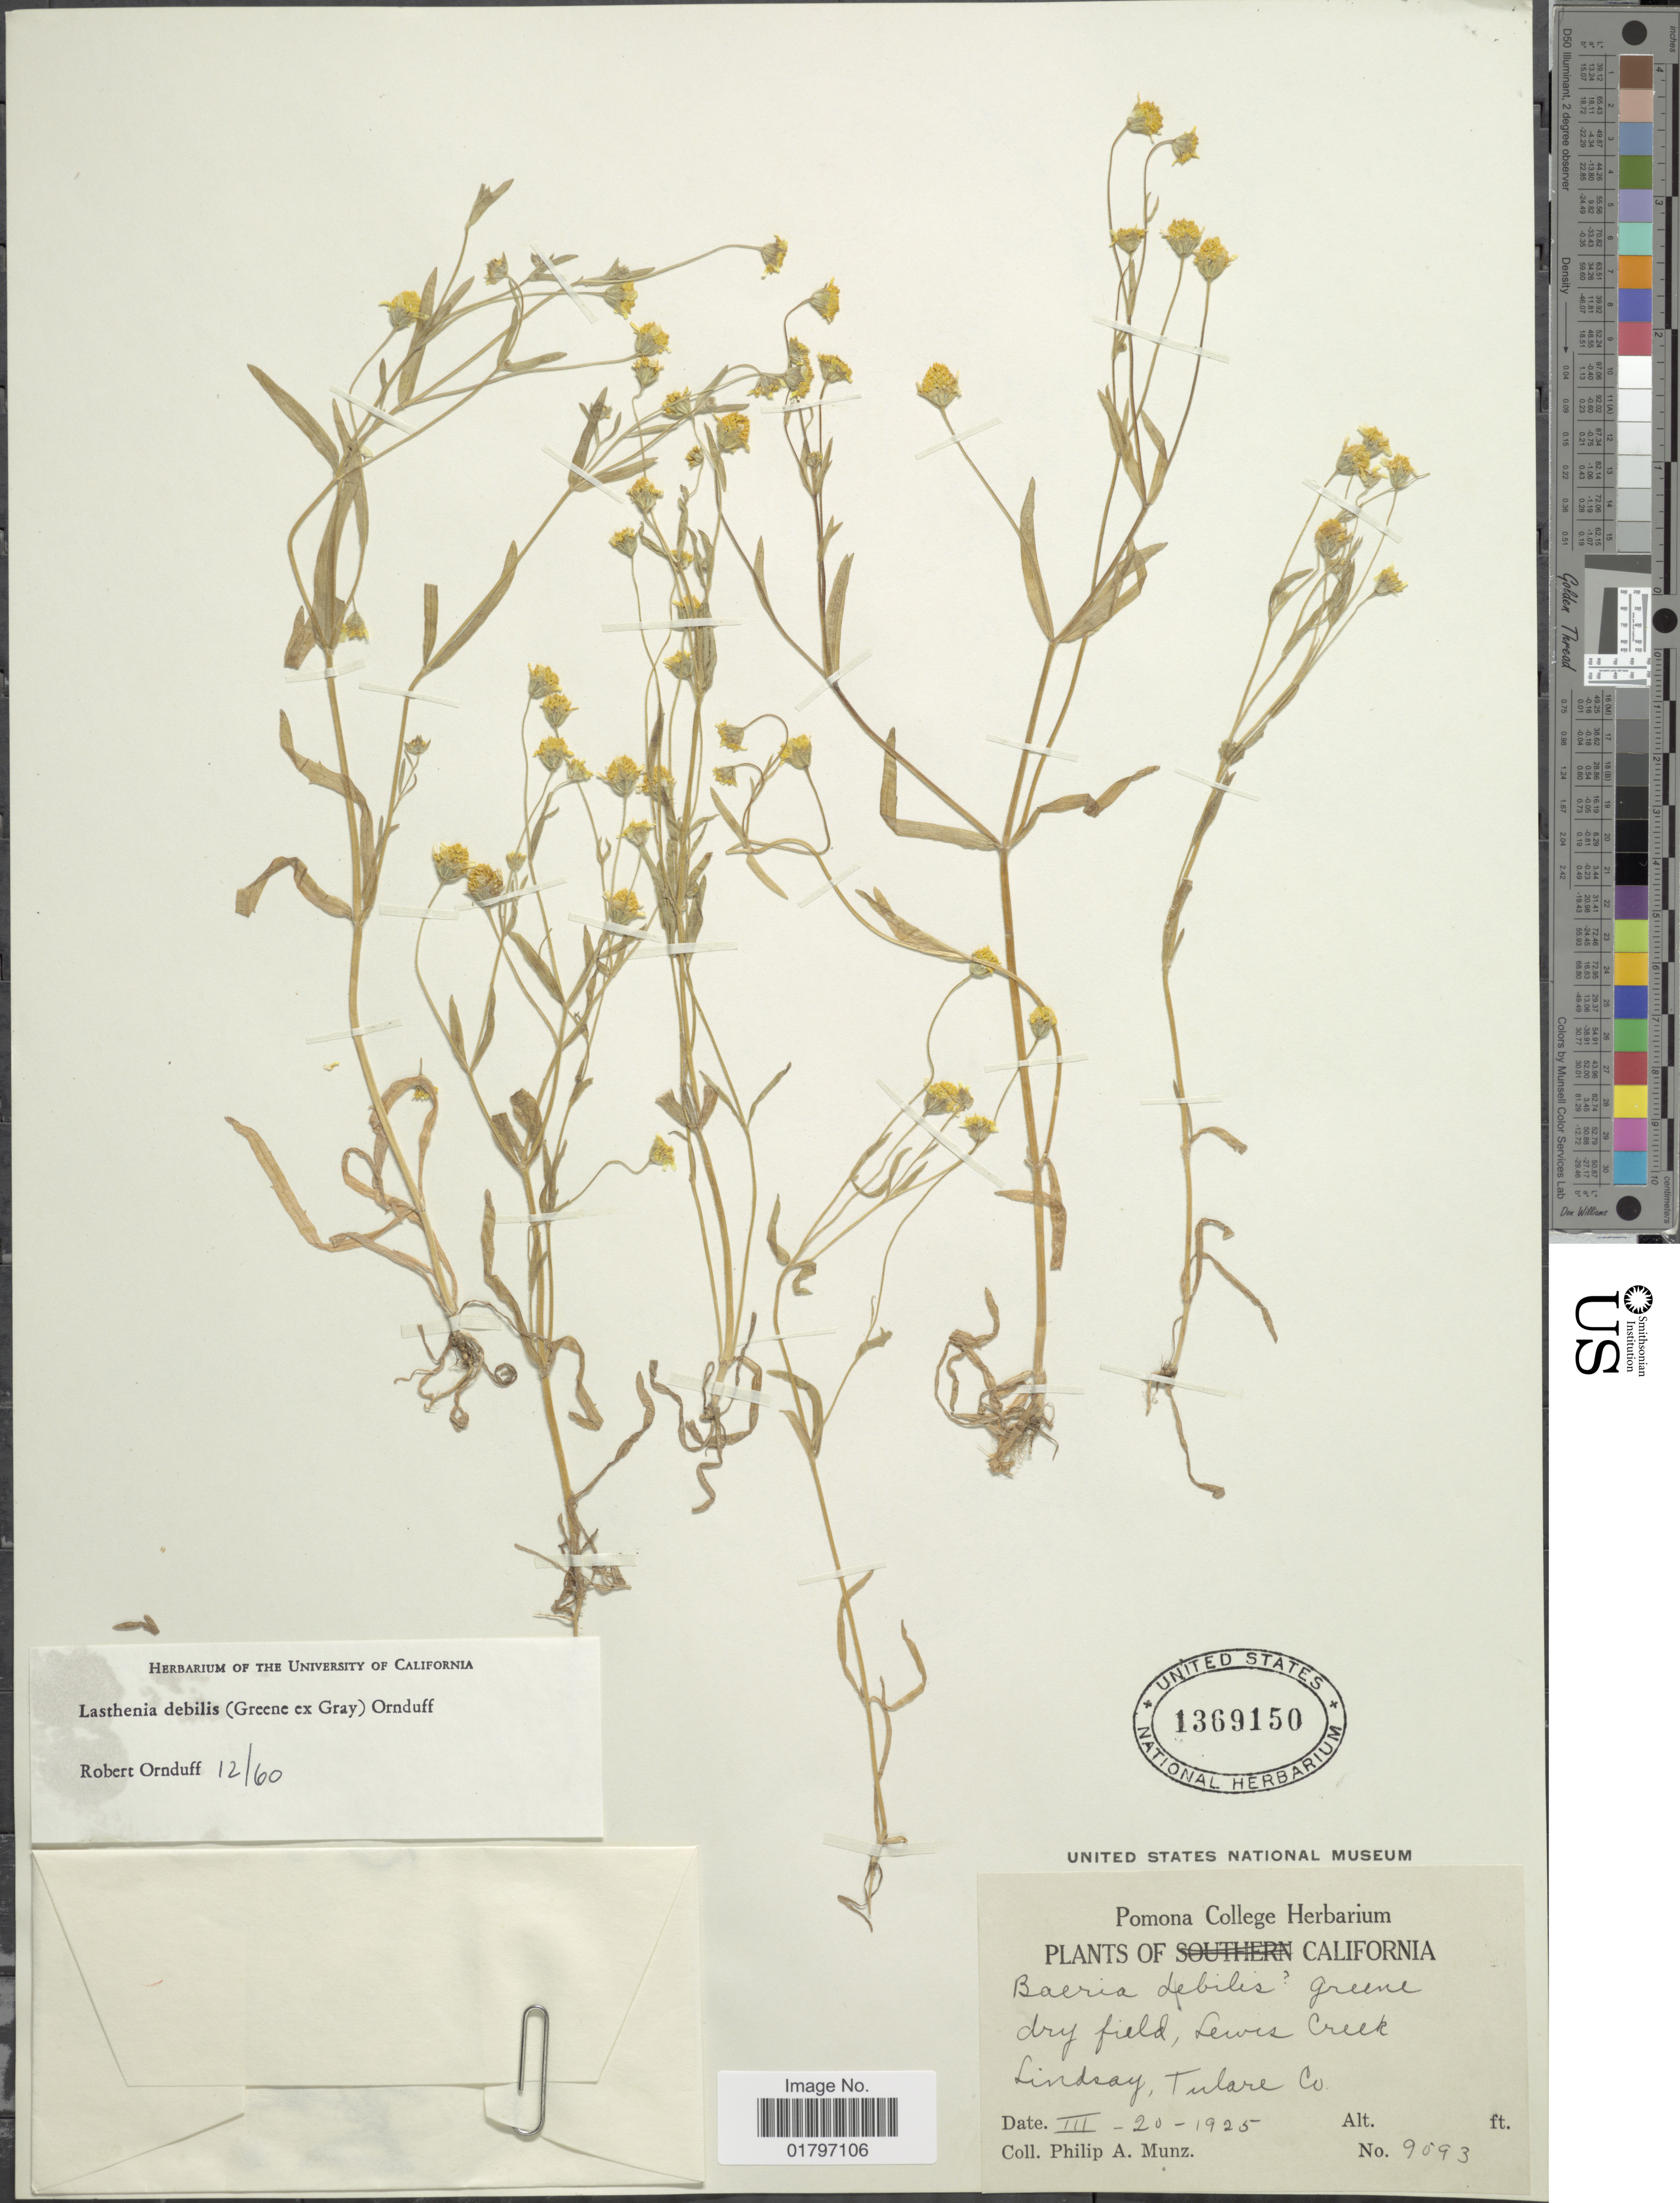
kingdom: Plantae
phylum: Tracheophyta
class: Magnoliopsida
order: Asterales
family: Asteraceae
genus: Lasthenia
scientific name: Lasthenia debilis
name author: (Greene ex A. Gray) Ornduff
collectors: P. A. Munz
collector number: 9093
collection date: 1925-03-20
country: United States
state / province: California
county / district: Tulare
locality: Dry field, Lewis Creek, Lindsay, Tulare Co.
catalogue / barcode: US 1369150